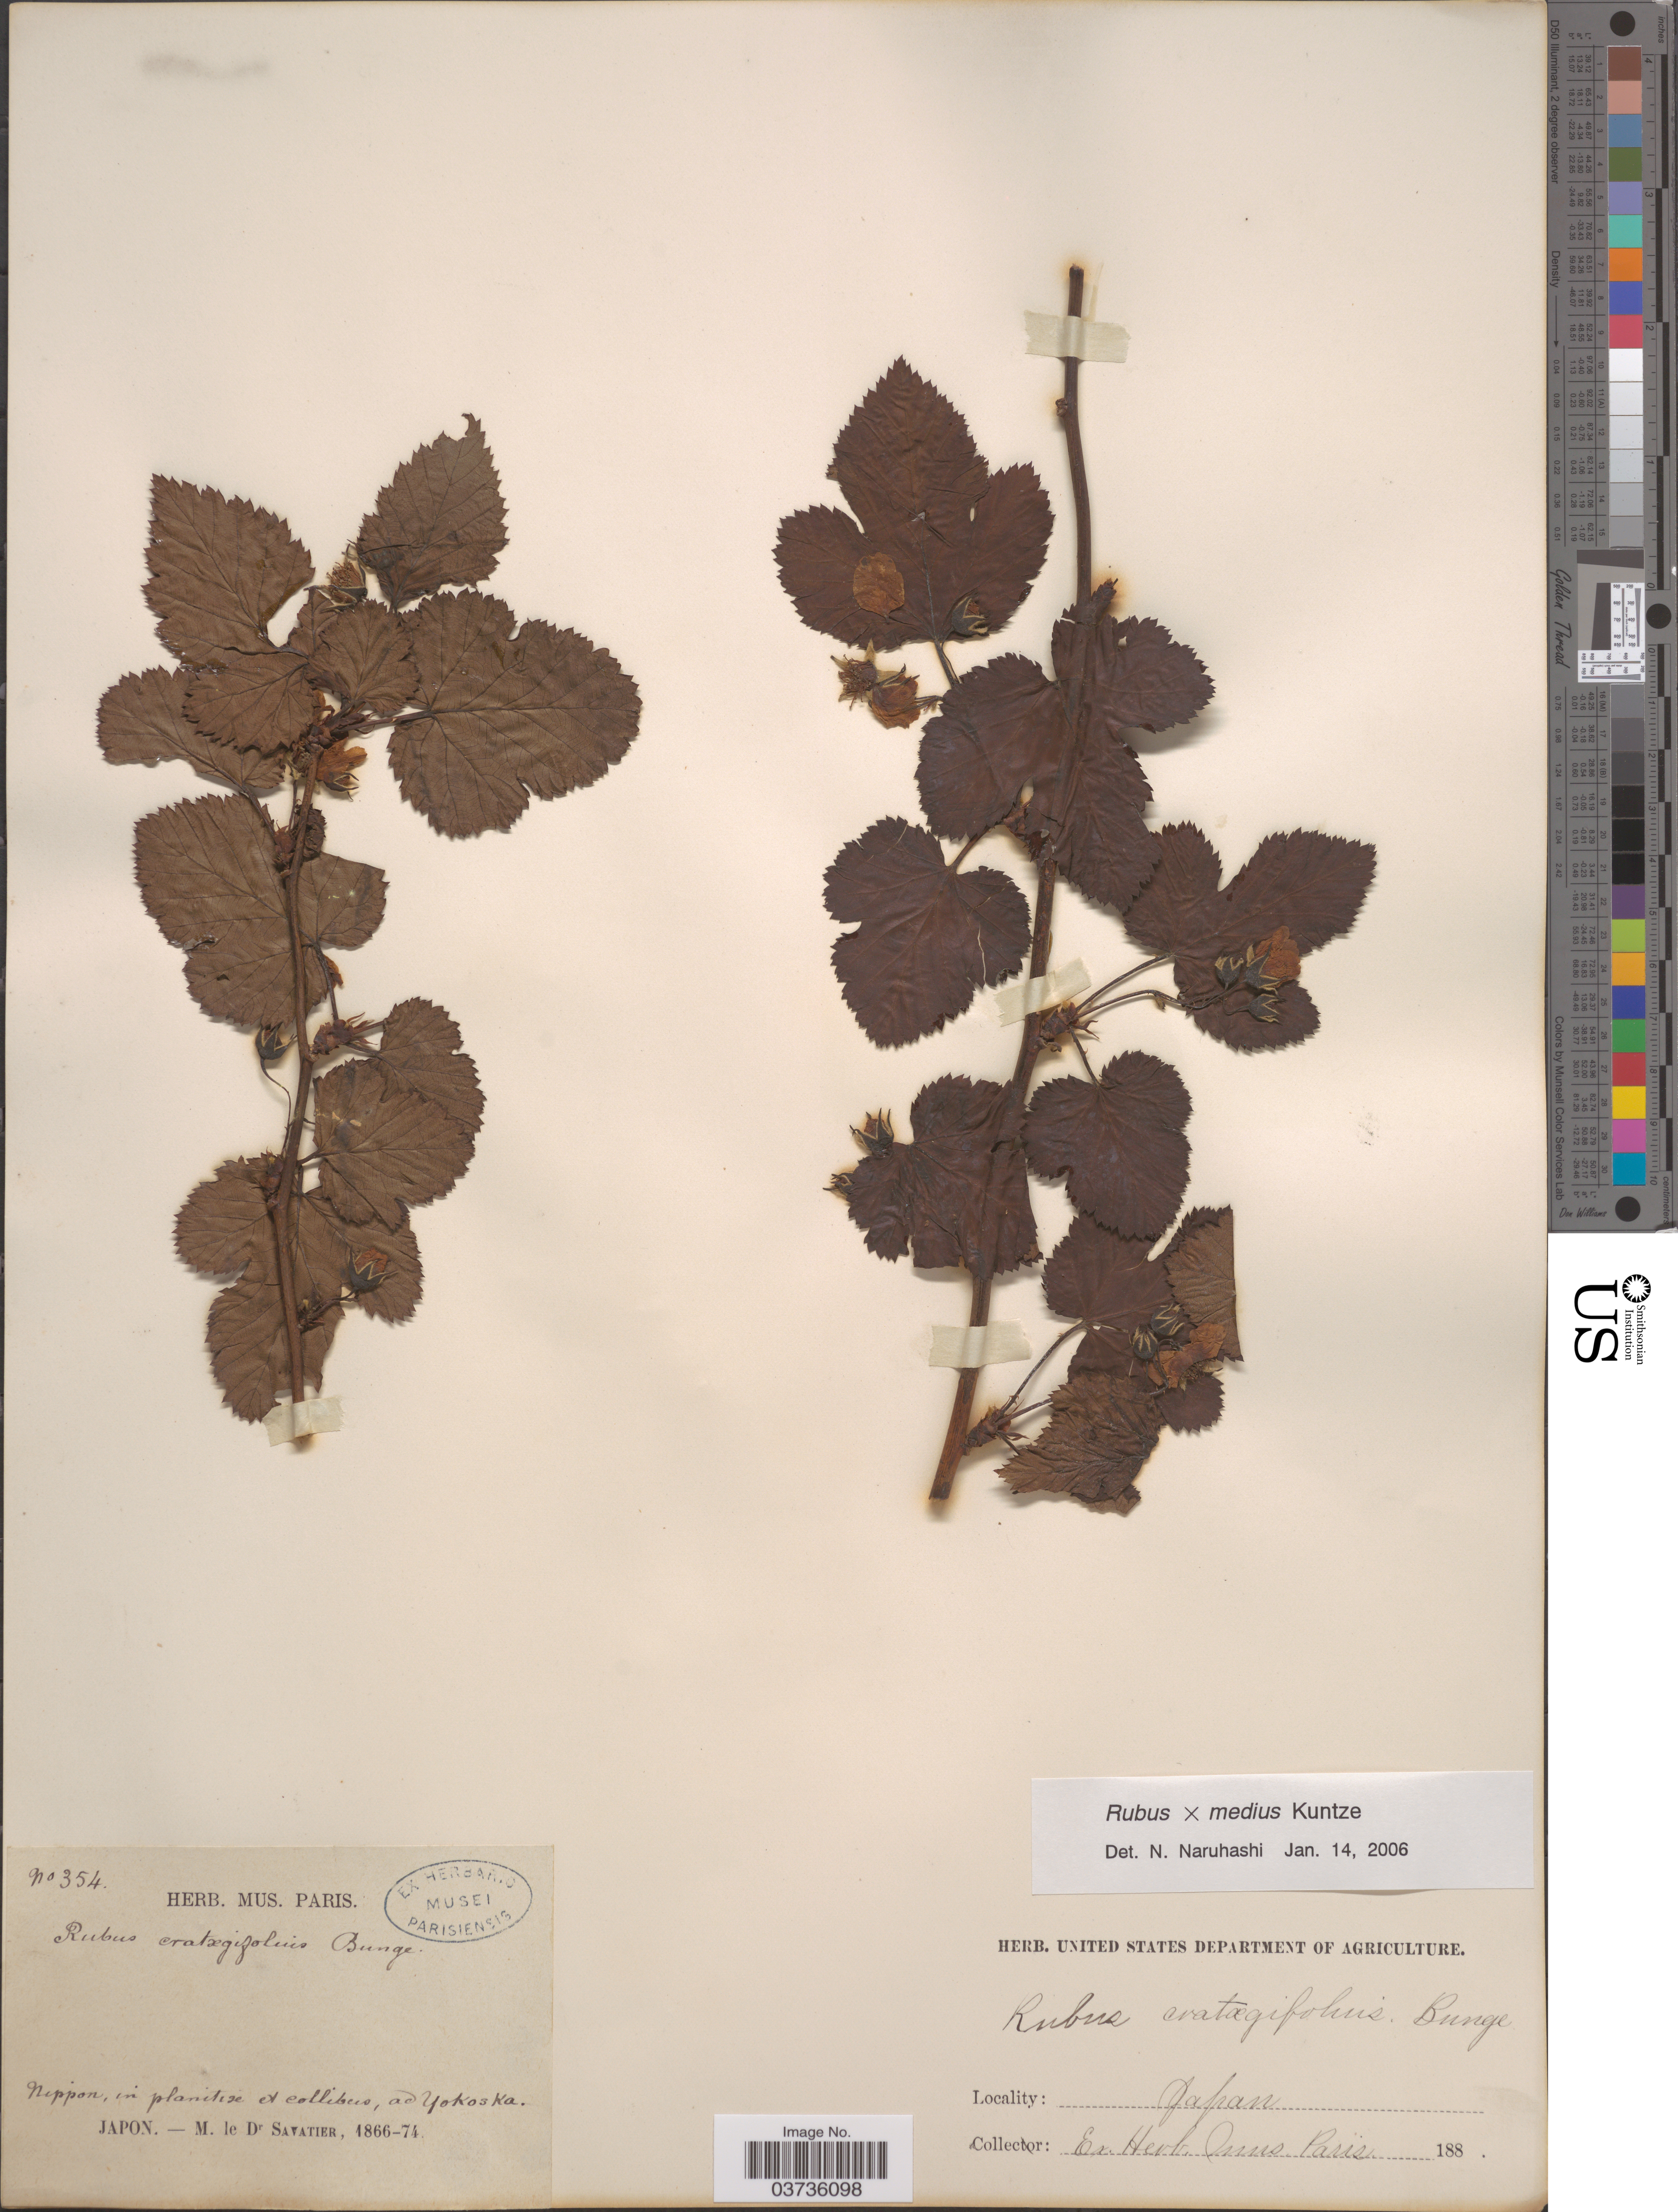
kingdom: Plantae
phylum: Tracheophyta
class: Magnoliopsida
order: Rosales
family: Rosaceae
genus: Rubus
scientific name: Rubus medius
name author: Kuntze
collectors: M. Savatier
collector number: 354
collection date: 1866/1874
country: Japan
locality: Nippon, in planitie et collibus, ad Yokoska.